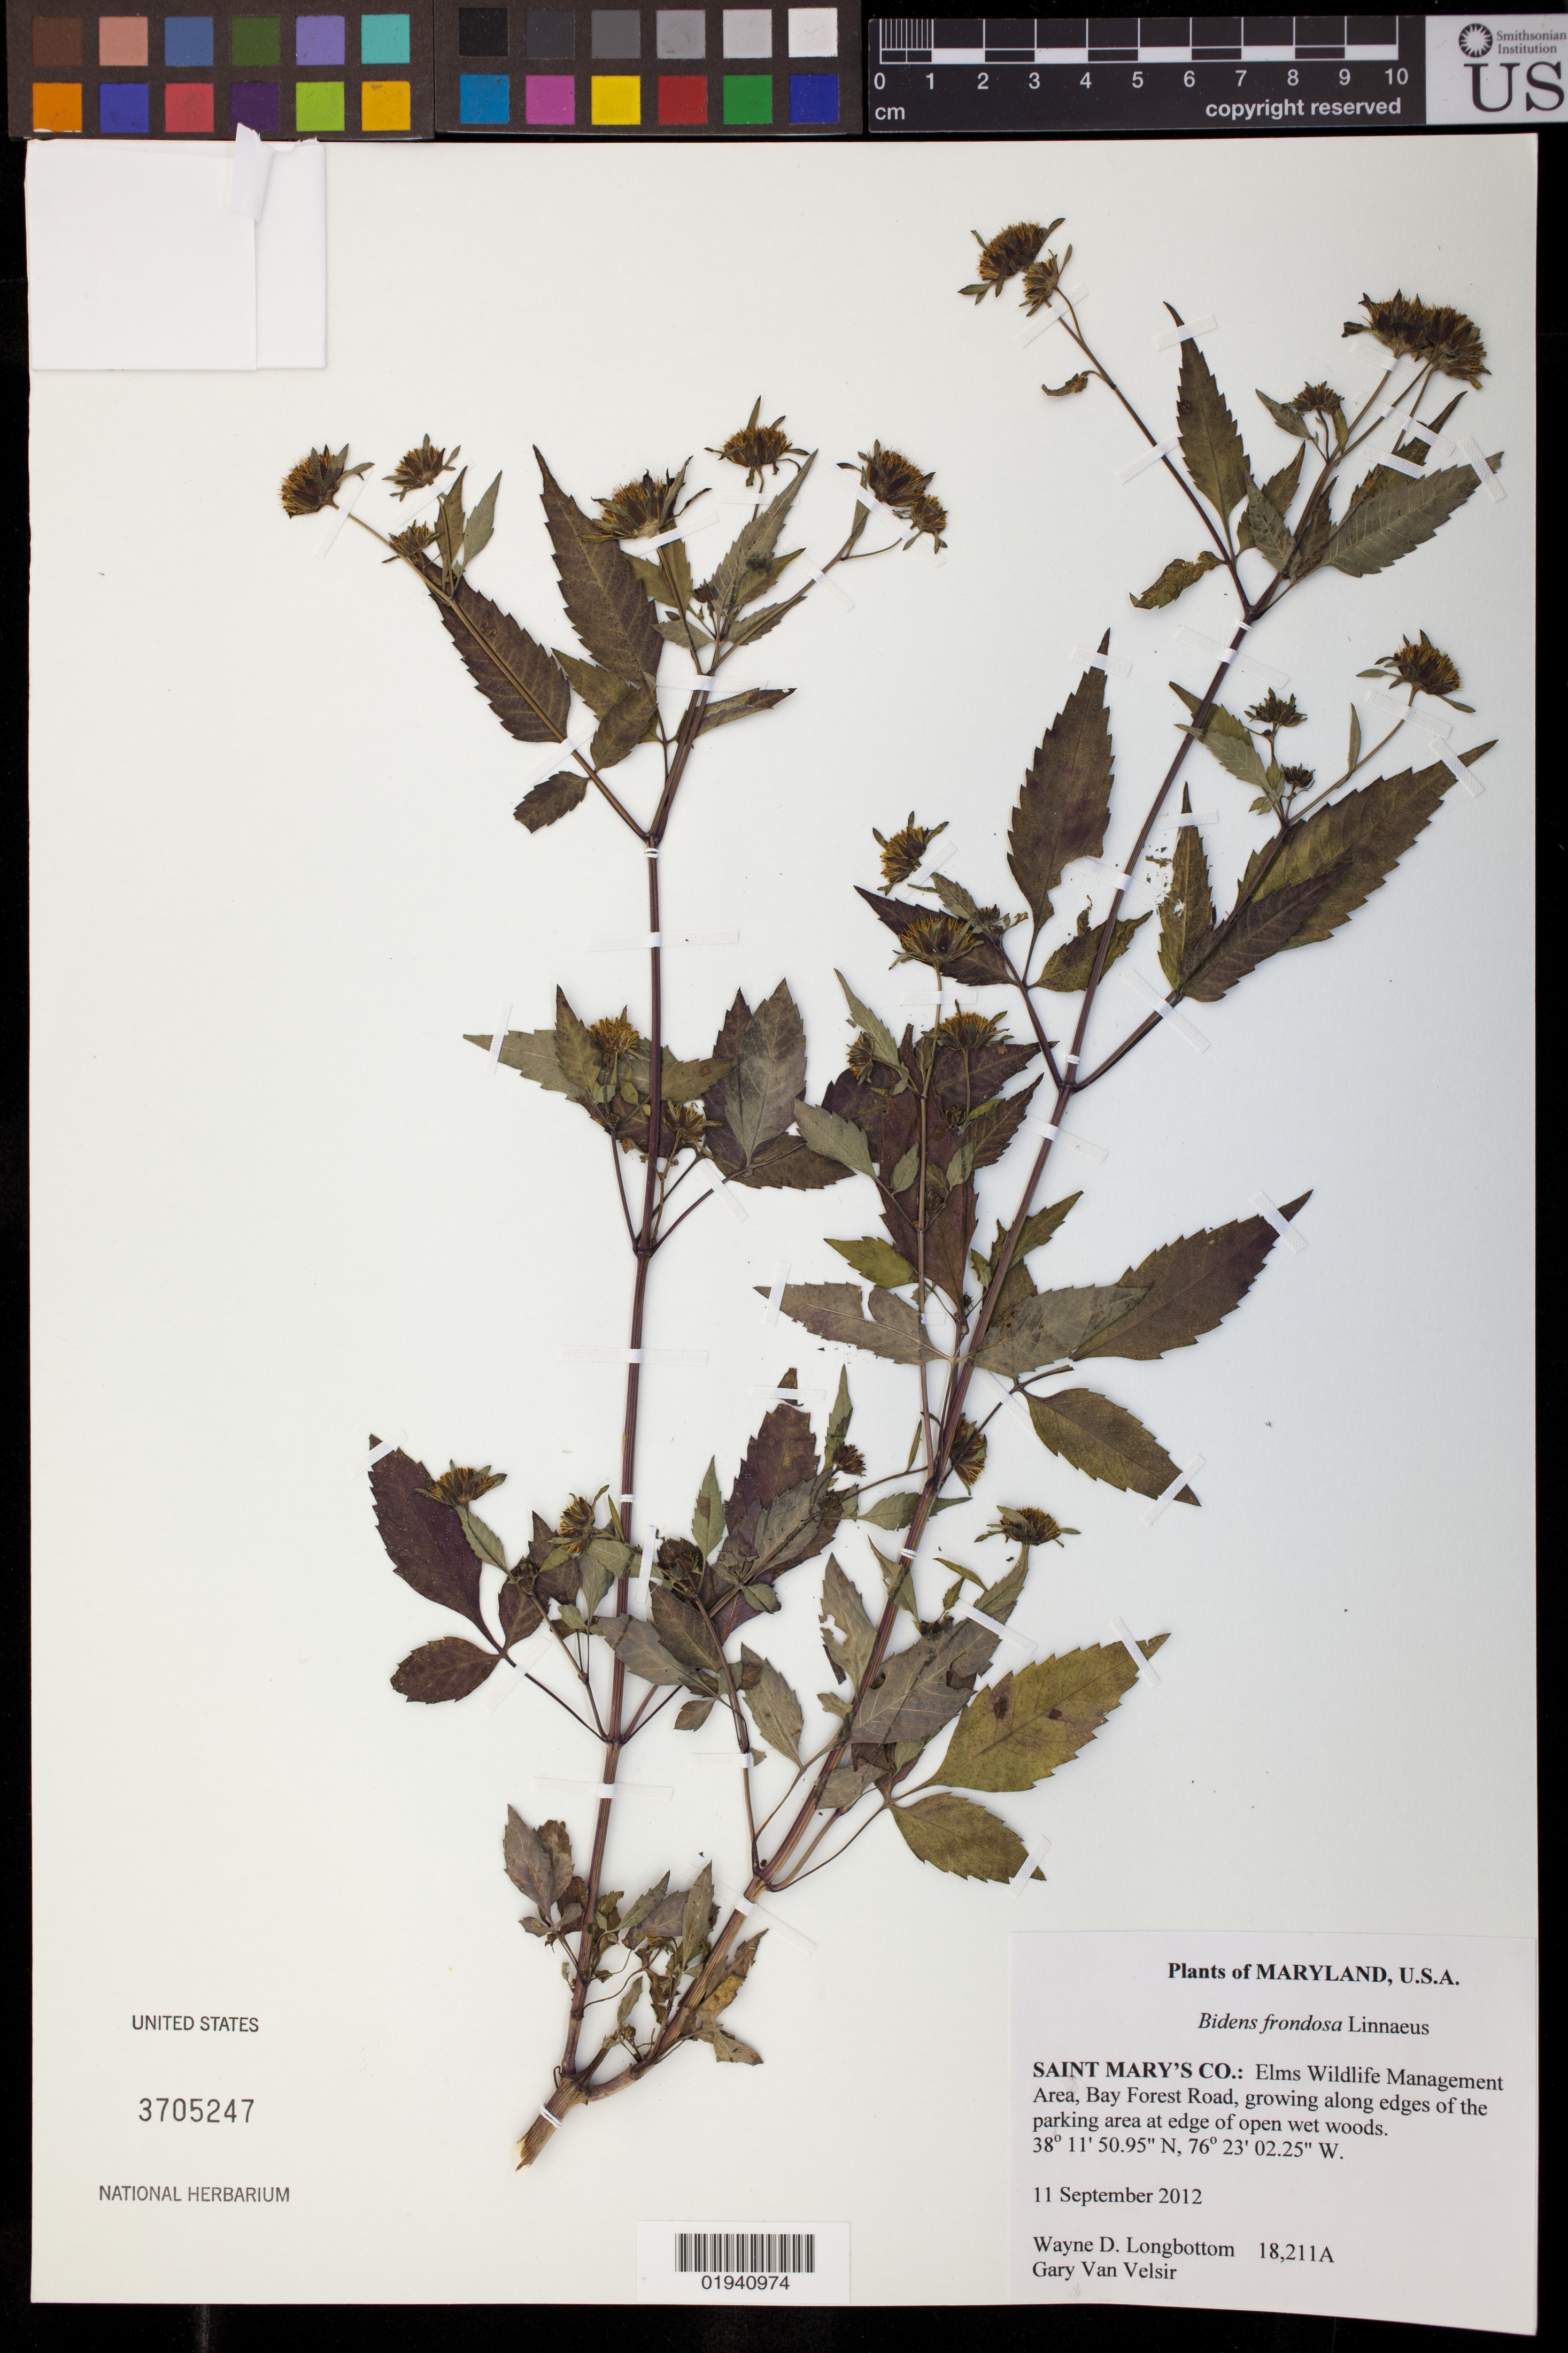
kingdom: Plantae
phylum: Tracheophyta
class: Magnoliopsida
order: Asterales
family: Asteraceae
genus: Bidens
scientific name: Bidens frondosa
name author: L.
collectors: W. D. Longbottom & G. Van Velsir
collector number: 18211A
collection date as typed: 11 September 2012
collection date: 2012-09-11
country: United States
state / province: Maryland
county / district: St. Mary's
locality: Elms Wildlife Management Area, Bay Forest Road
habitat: growing along edges of the parking area at edge of open wet woods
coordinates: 38 11 50.95 N, 76 23 2.25 W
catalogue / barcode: US 3705247